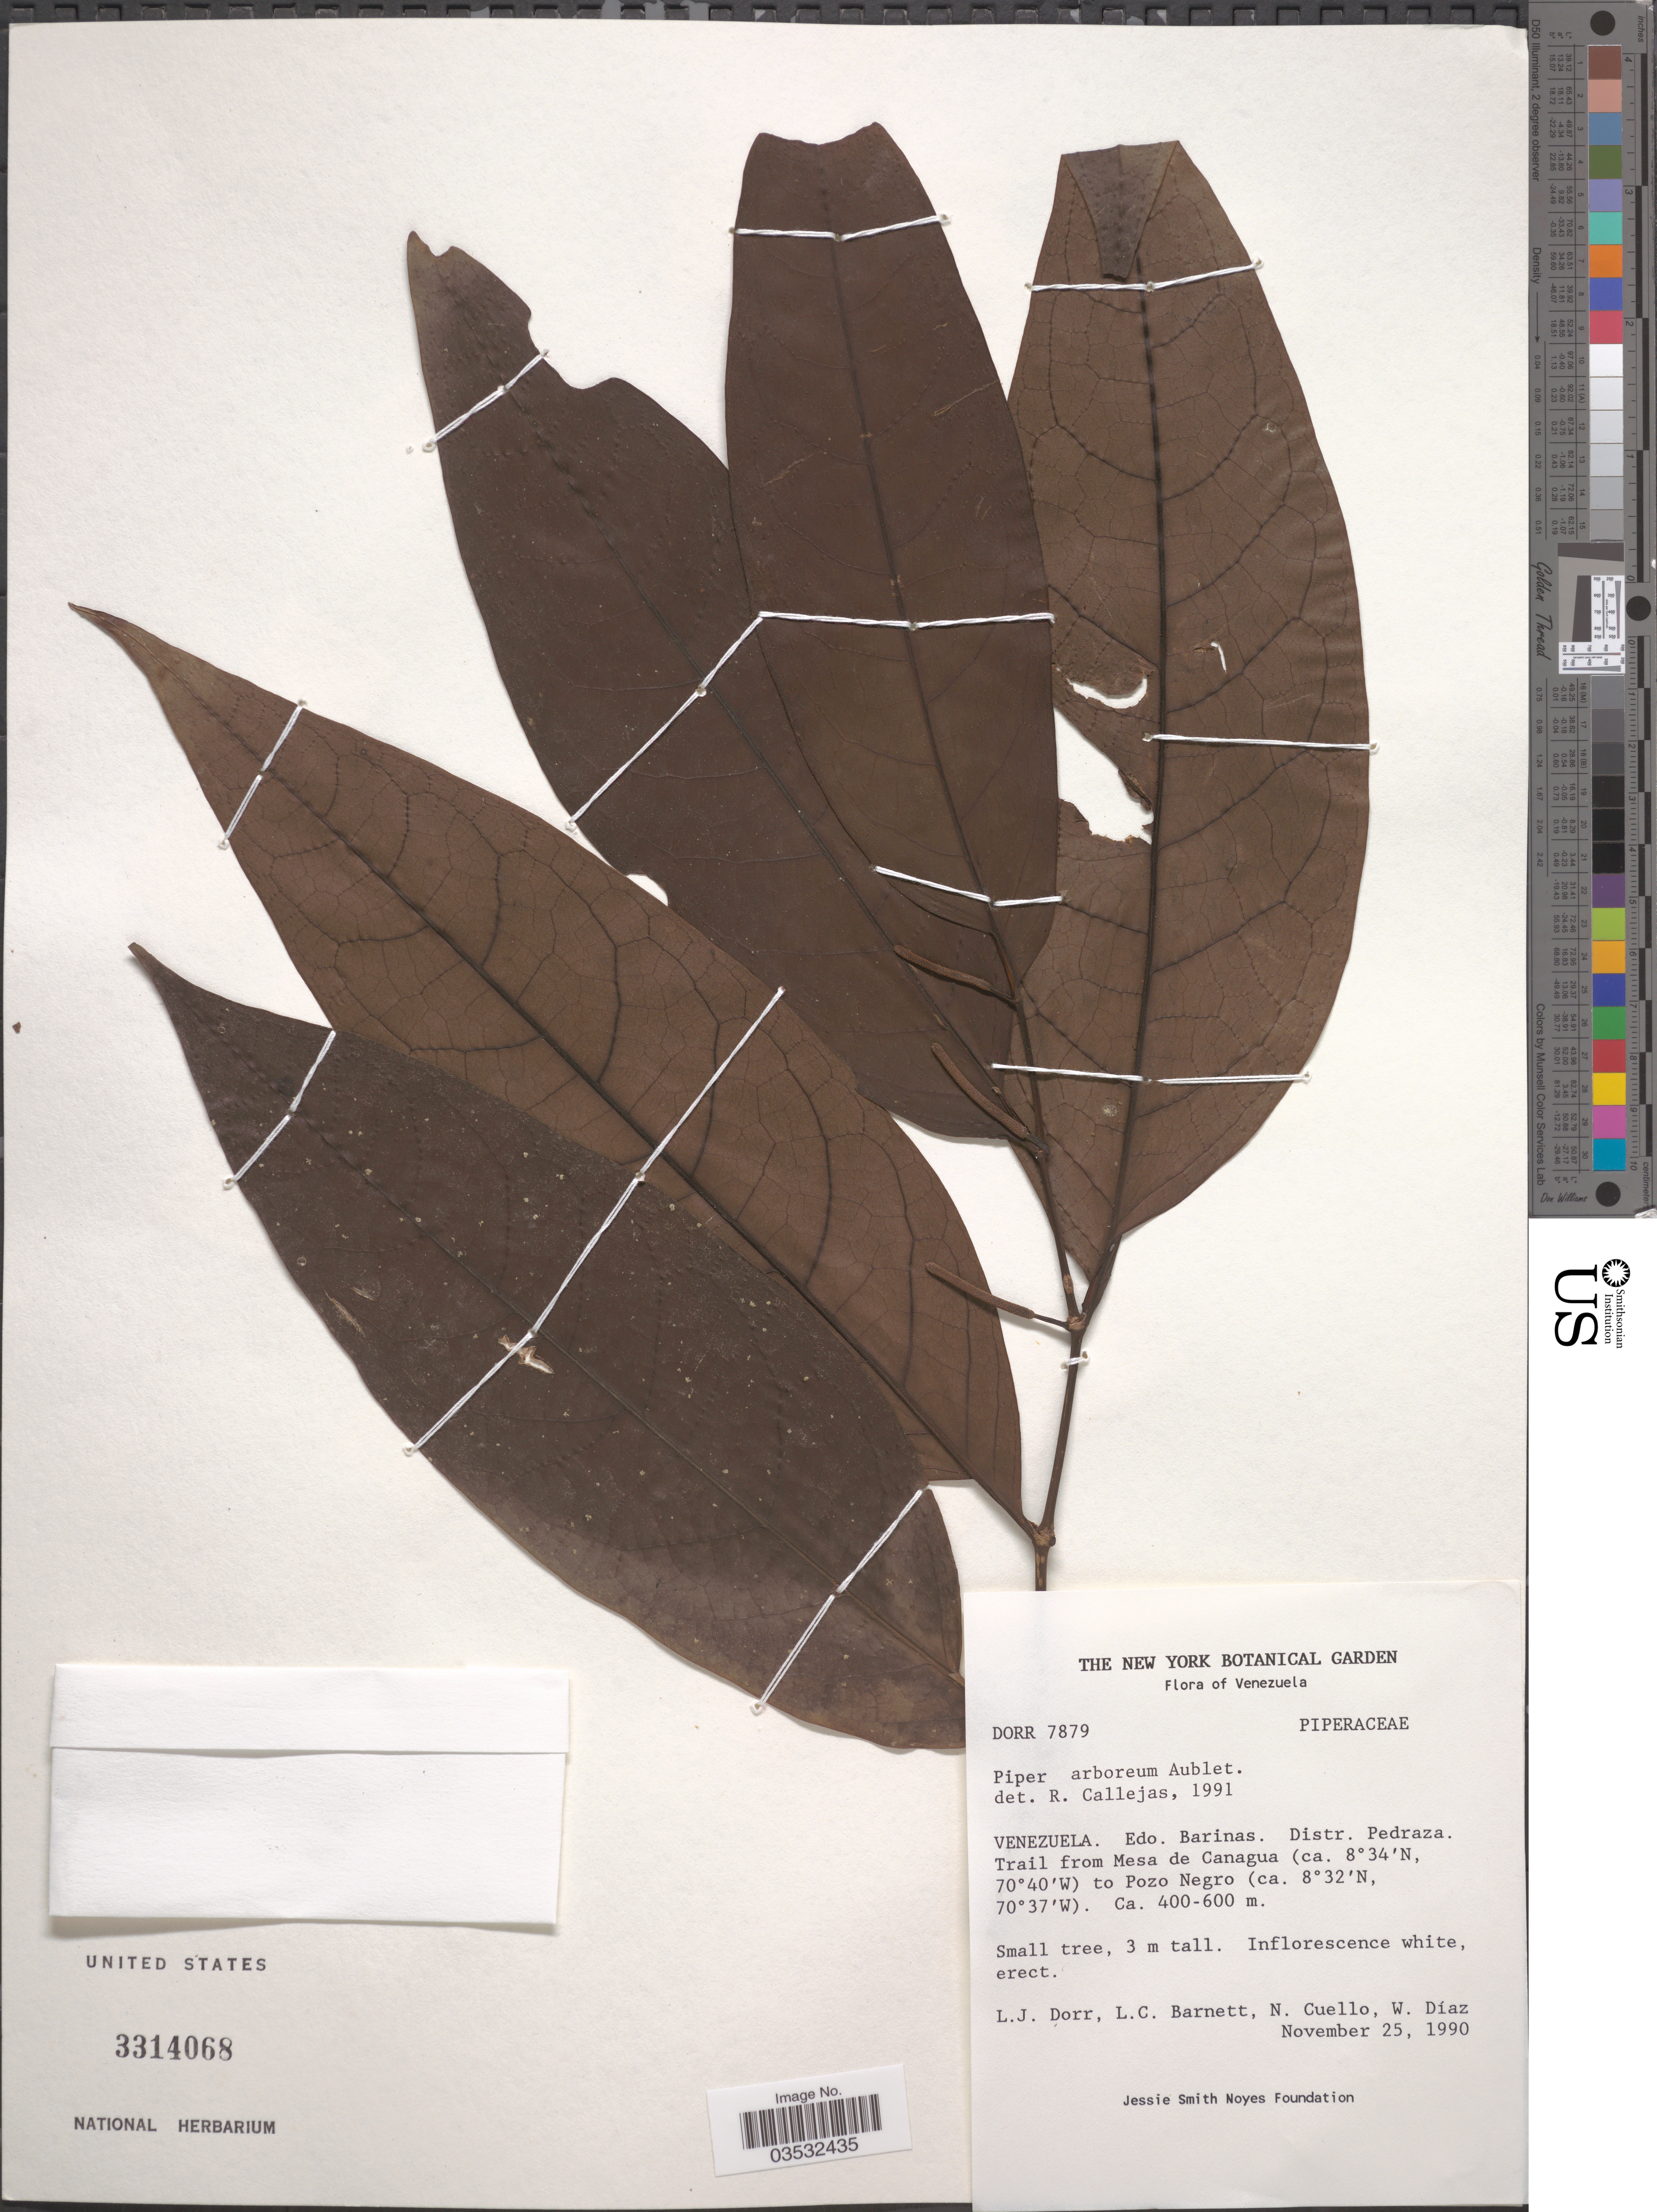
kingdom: Plantae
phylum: Tracheophyta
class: Magnoliopsida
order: Piperales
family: Piperaceae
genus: Piper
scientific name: Piper arboreum var. arboreum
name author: Aubl.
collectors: L. J. Dorr, L. C. Barnett, N. L. Cuello & W. Díaz P.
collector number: DORR7879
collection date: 1990-11-25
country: Venezuela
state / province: Barinas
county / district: Pedraza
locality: Trail from Mesa de Canagua to Pozo Negro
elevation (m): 400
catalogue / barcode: US 3314068